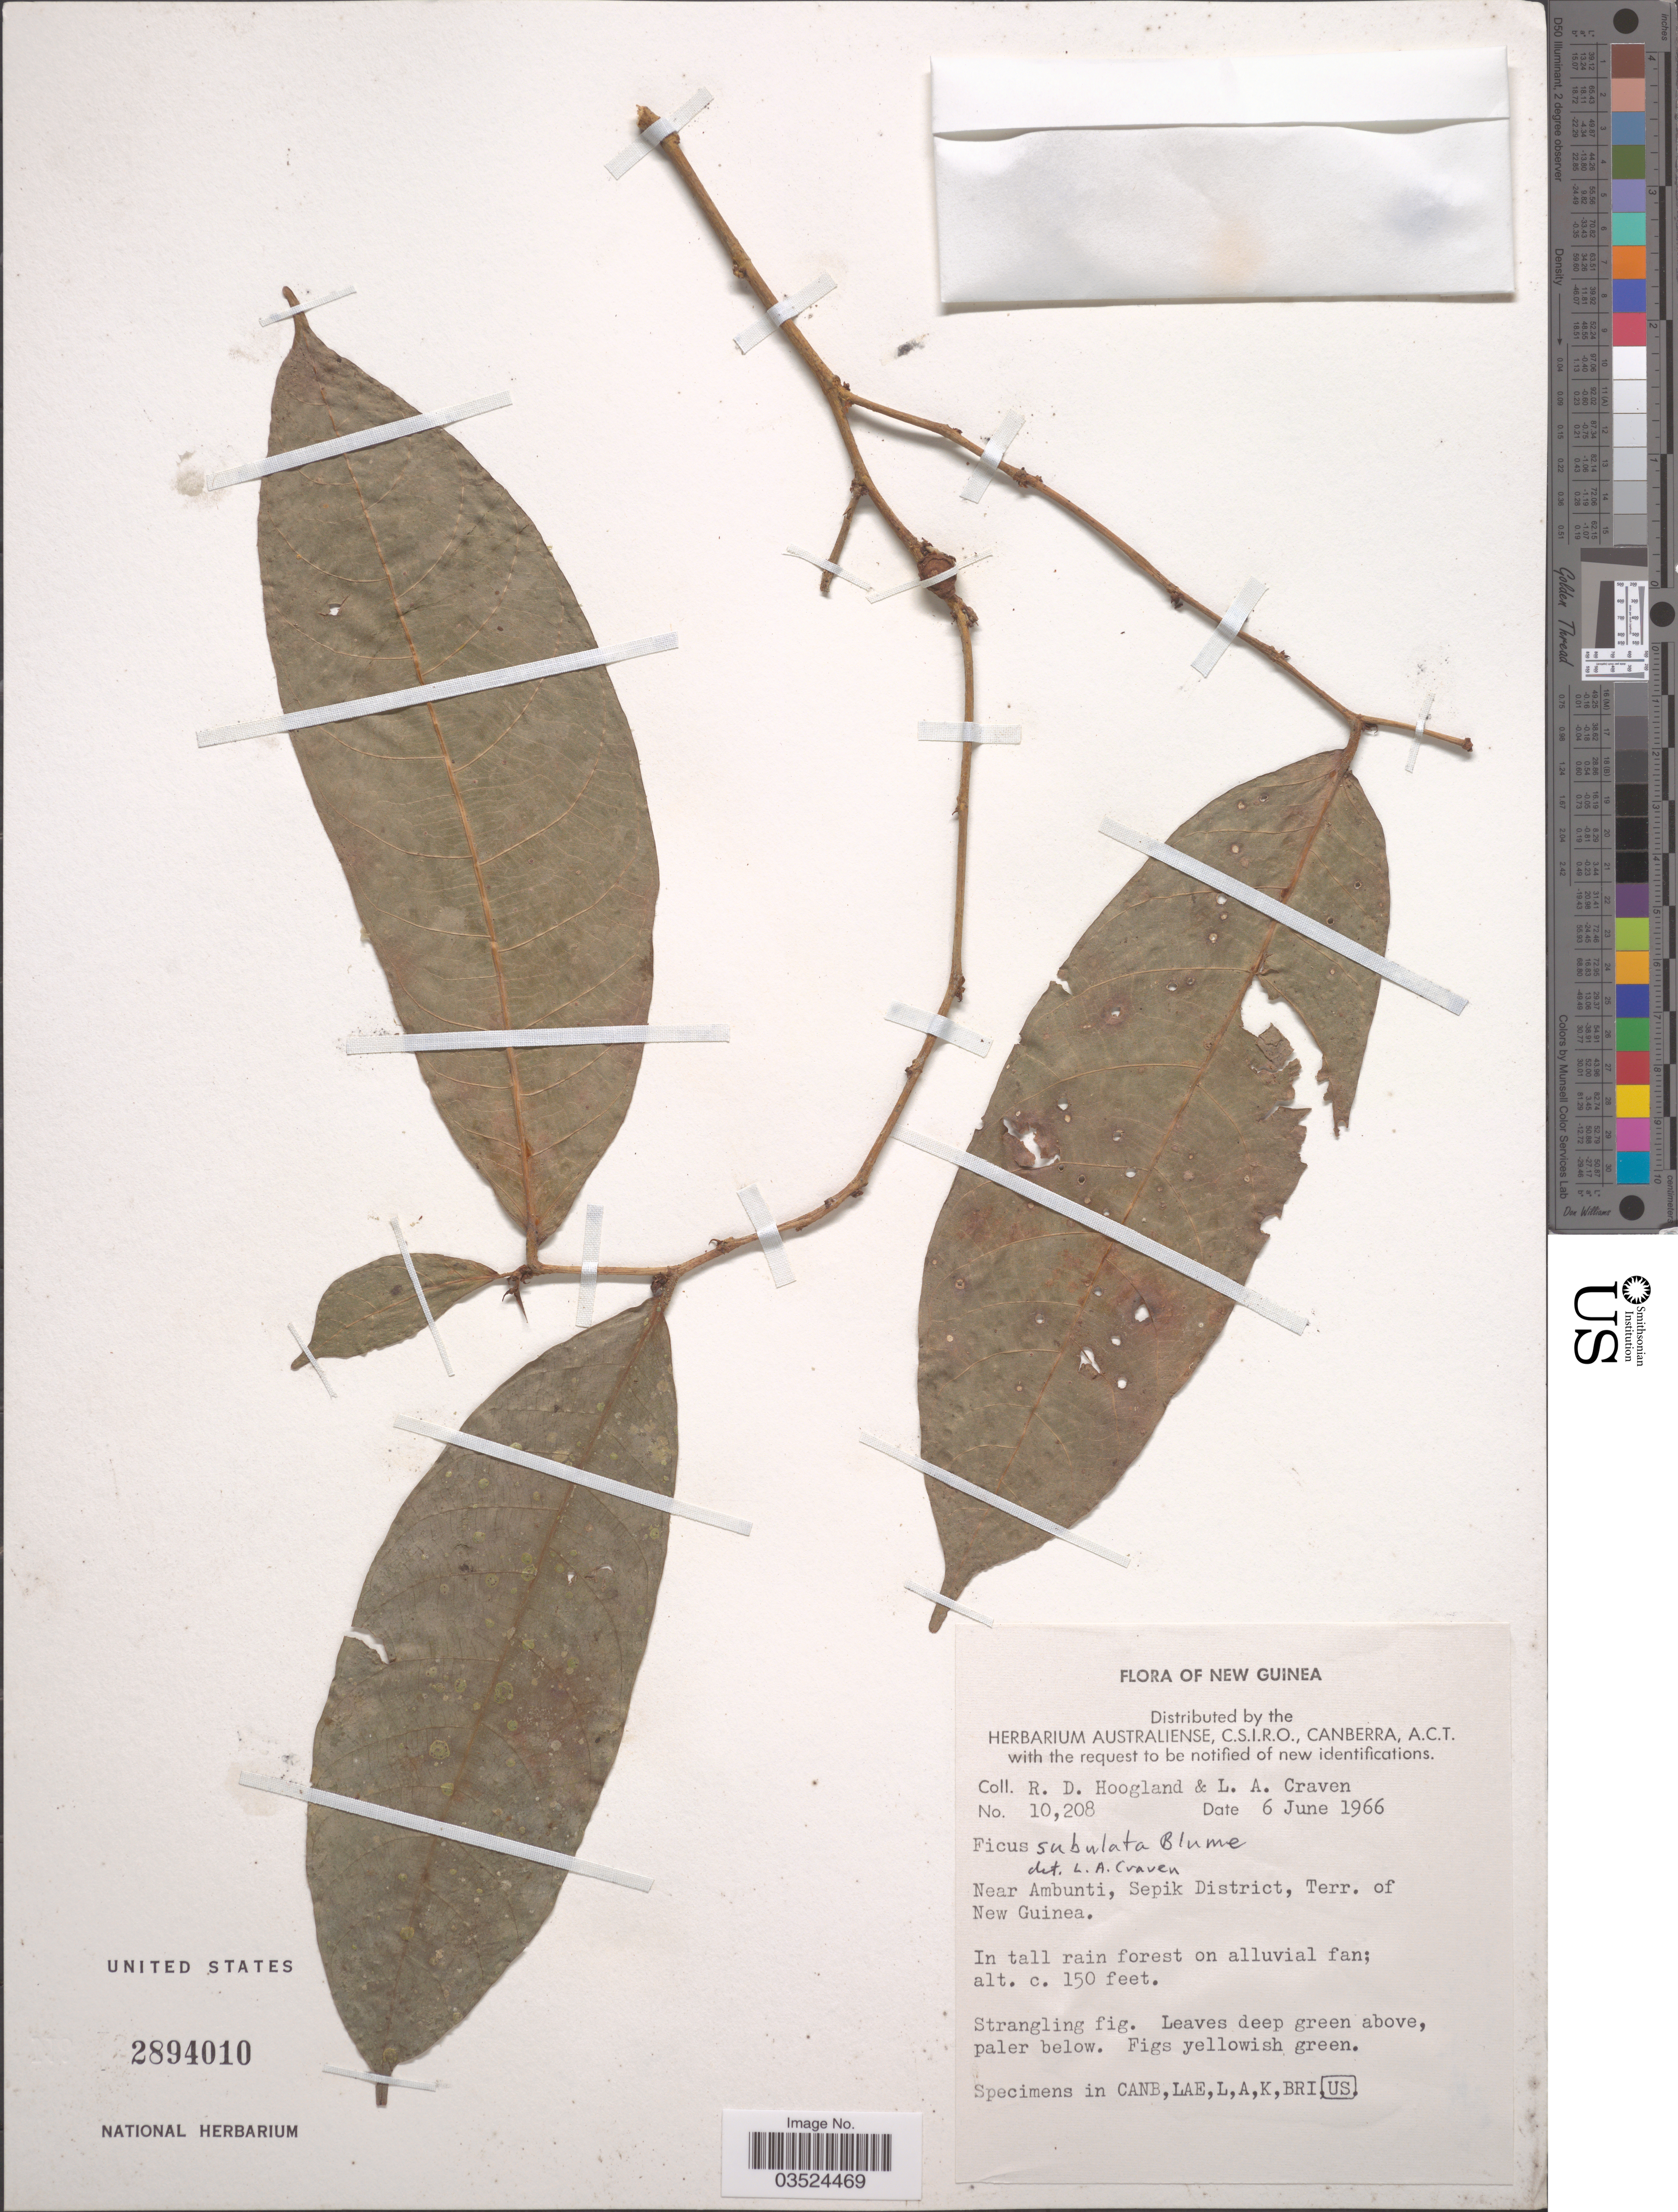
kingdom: Plantae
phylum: Tracheophyta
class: Magnoliopsida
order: Rosales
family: Moraceae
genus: Ficus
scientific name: Ficus subulata var. subulata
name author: Blume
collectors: R. D. Hoogland & L. A. Craven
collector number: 10208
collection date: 1966-06-06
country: Papua New Guinea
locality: Near Ambunti, Sepik District, Terr. of New Guinea.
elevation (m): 46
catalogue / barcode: US 2894010